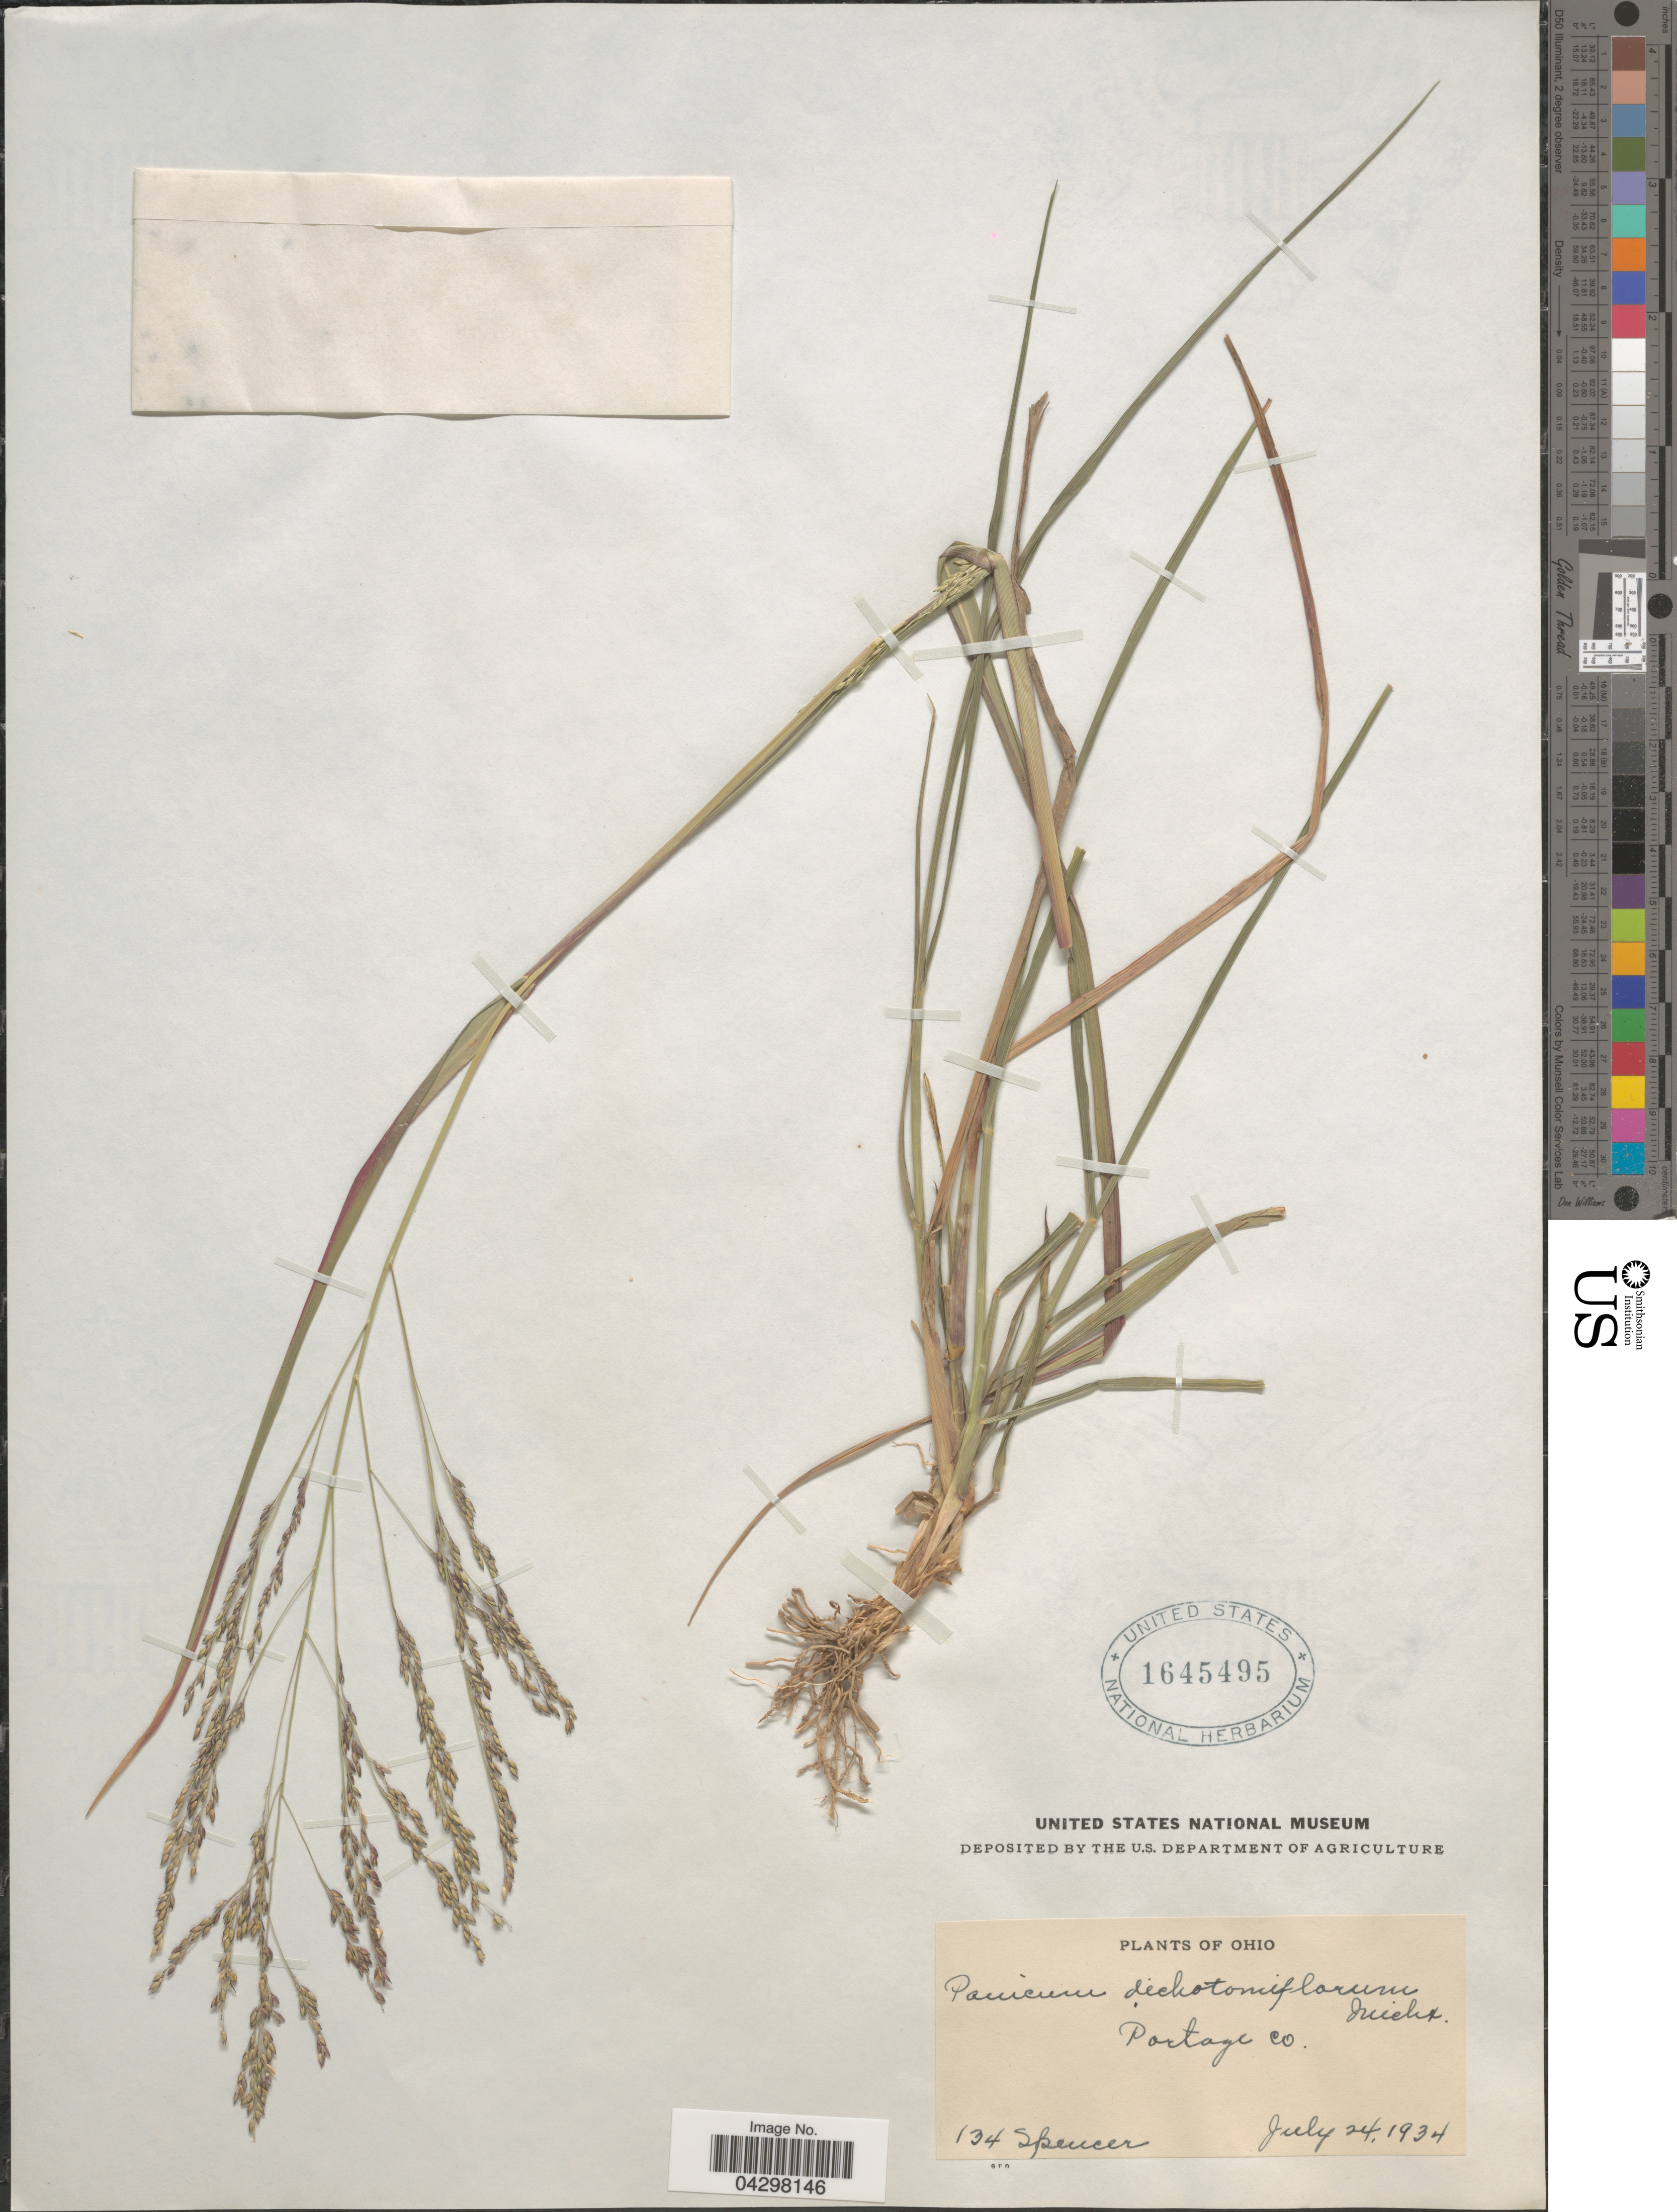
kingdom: Plantae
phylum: Tracheophyta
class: Liliopsida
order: Poales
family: Poaceae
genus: Panicum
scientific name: Panicum dichotomiflorum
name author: Michx.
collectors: -- Spencer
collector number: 134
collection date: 1934-07-24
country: United States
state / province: Ohio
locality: Portage Co.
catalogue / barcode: US 1645495